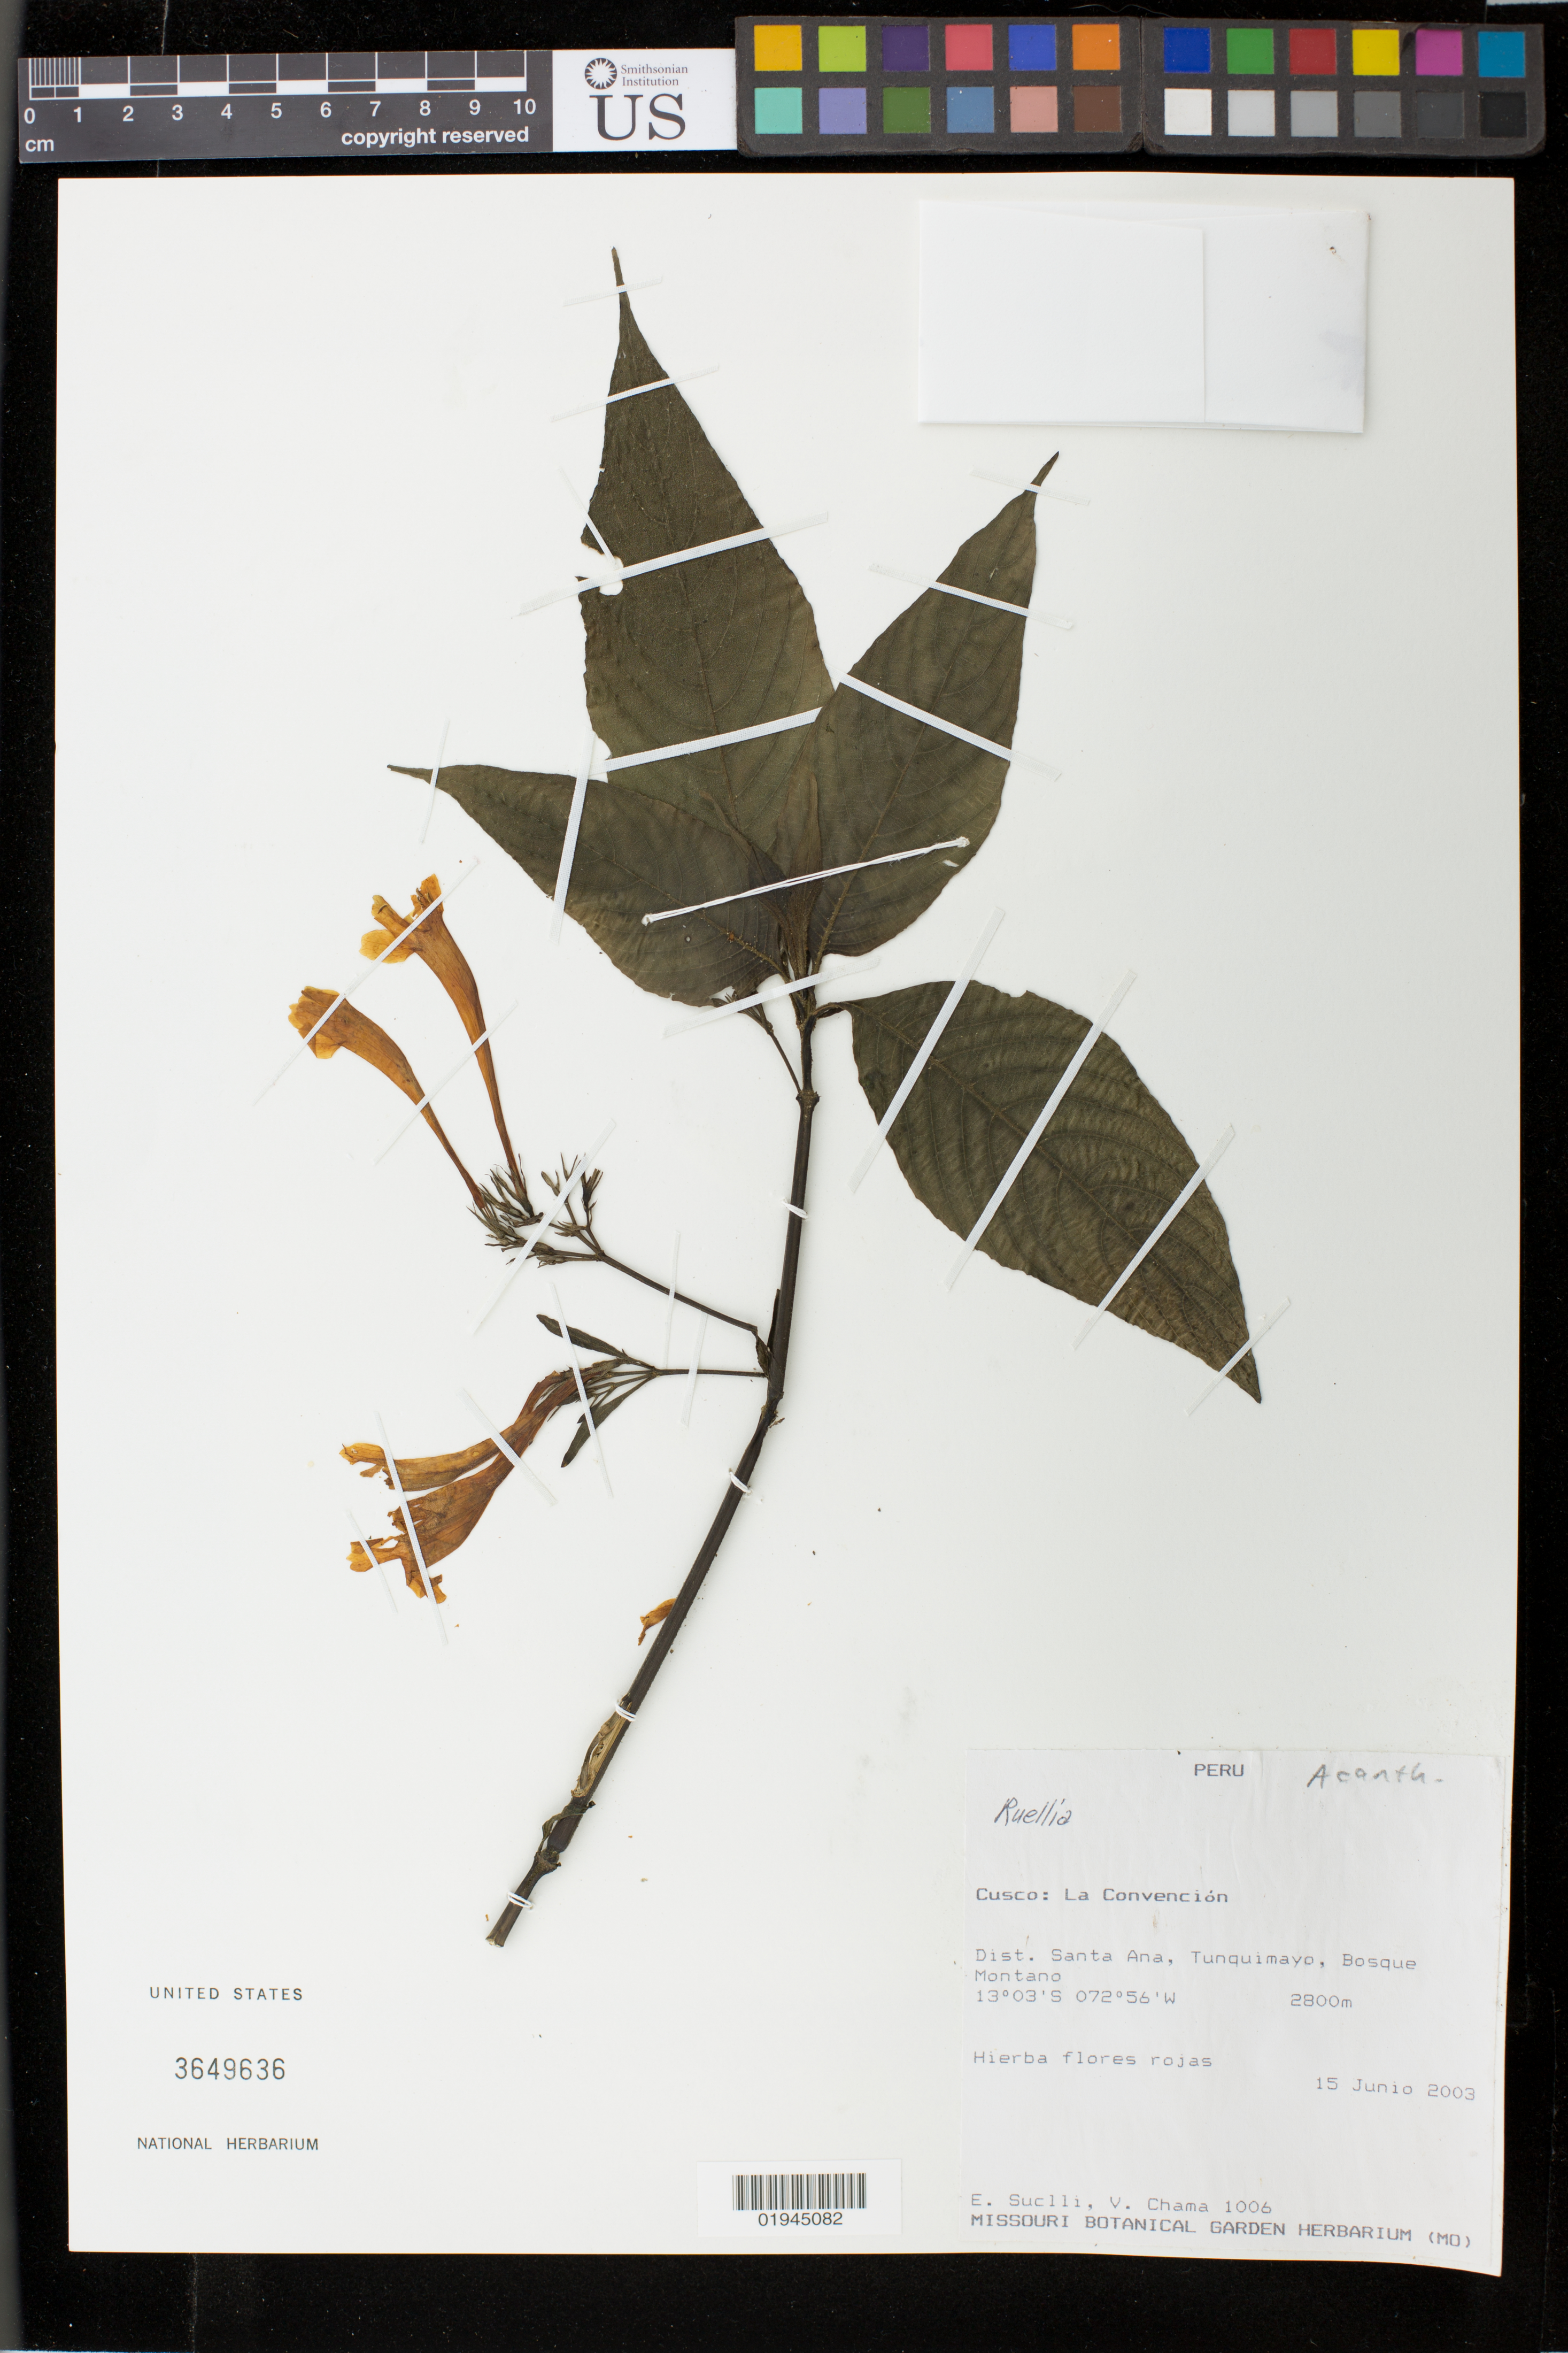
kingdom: Plantae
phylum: Tracheophyta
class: Magnoliopsida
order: Lamiales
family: Acanthaceae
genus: Ruellia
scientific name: Ruellia sp.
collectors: E. Suclli & V. Chama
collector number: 1006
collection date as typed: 15 Jun 2003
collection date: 2003-06-15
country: Peru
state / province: Cusco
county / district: La Convención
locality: Santa Ana, Tunquimayo.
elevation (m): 2800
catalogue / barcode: US 3649636